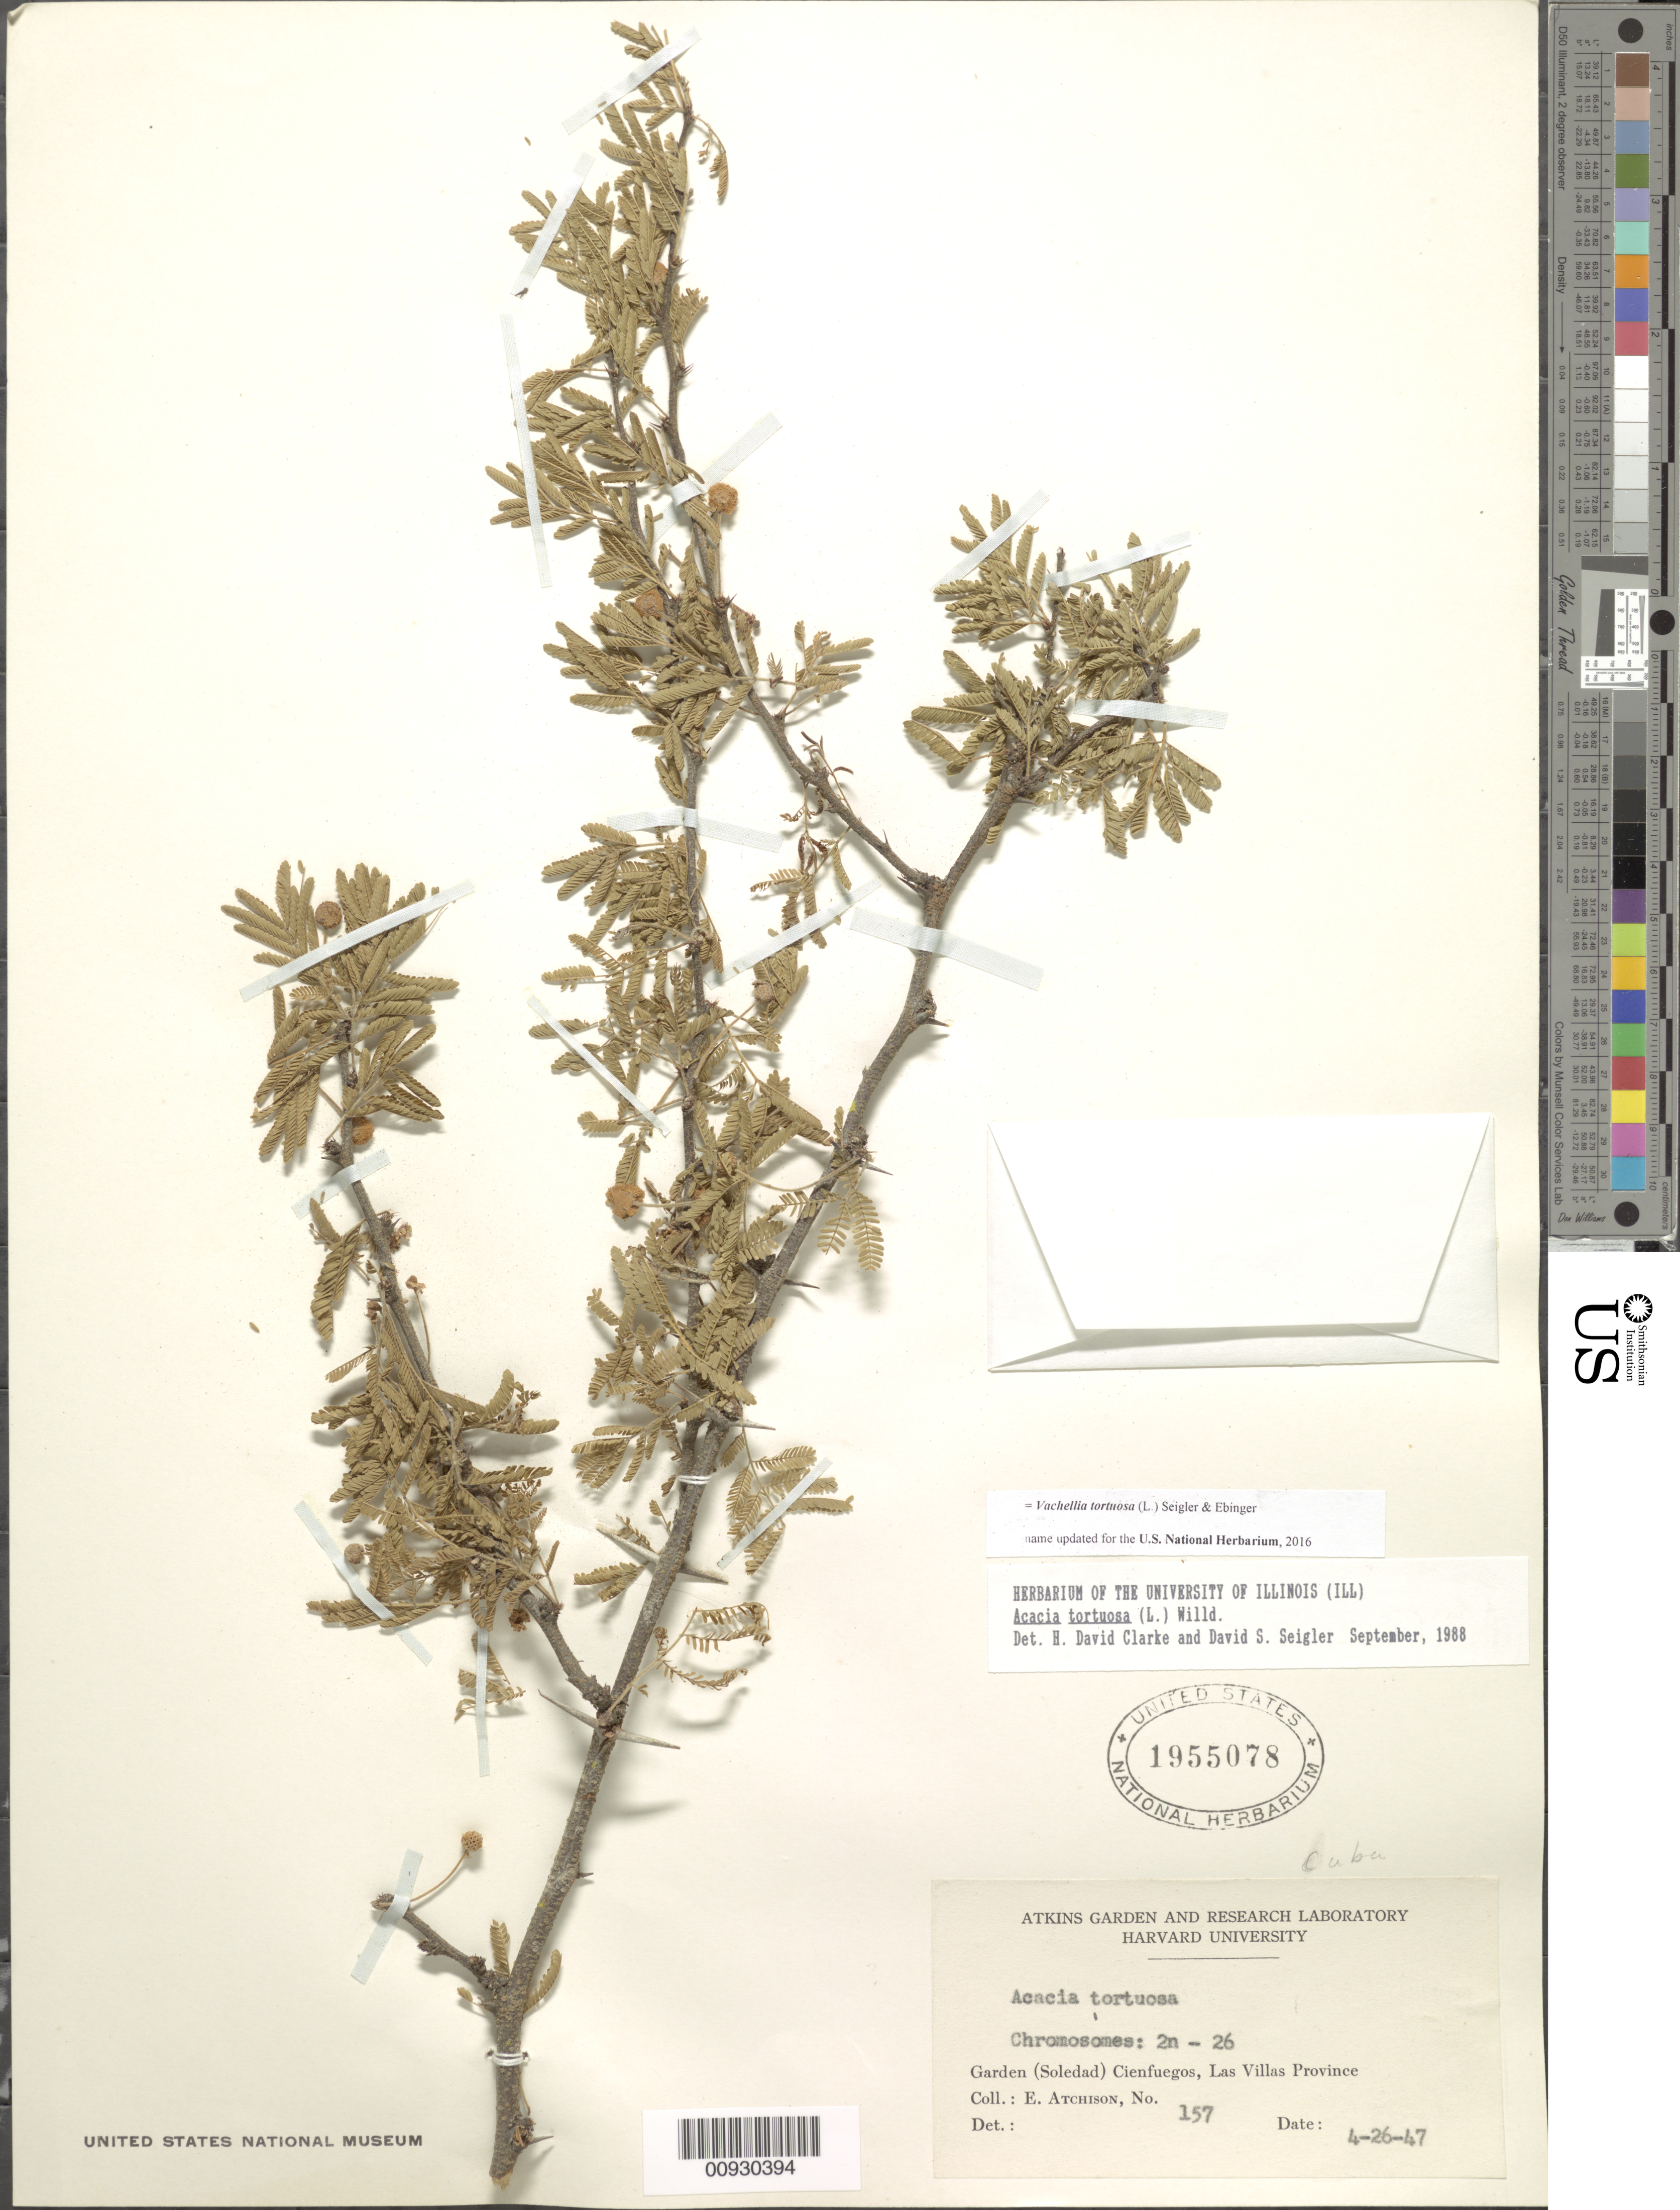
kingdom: Plantae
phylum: Tracheophyta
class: Magnoliopsida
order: Fabales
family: Fabaceae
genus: Vachellia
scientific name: Vachellia tortuosa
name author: (L.) Seigler & Ebinger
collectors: E. Atchison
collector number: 157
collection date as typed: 26 Apr 1947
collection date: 1947-04-26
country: Cuba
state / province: Cienfuegos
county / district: Cienfuegos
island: Cuba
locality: Garden (Soledad) Cienfuegos Las Villas Province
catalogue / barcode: US 1955078